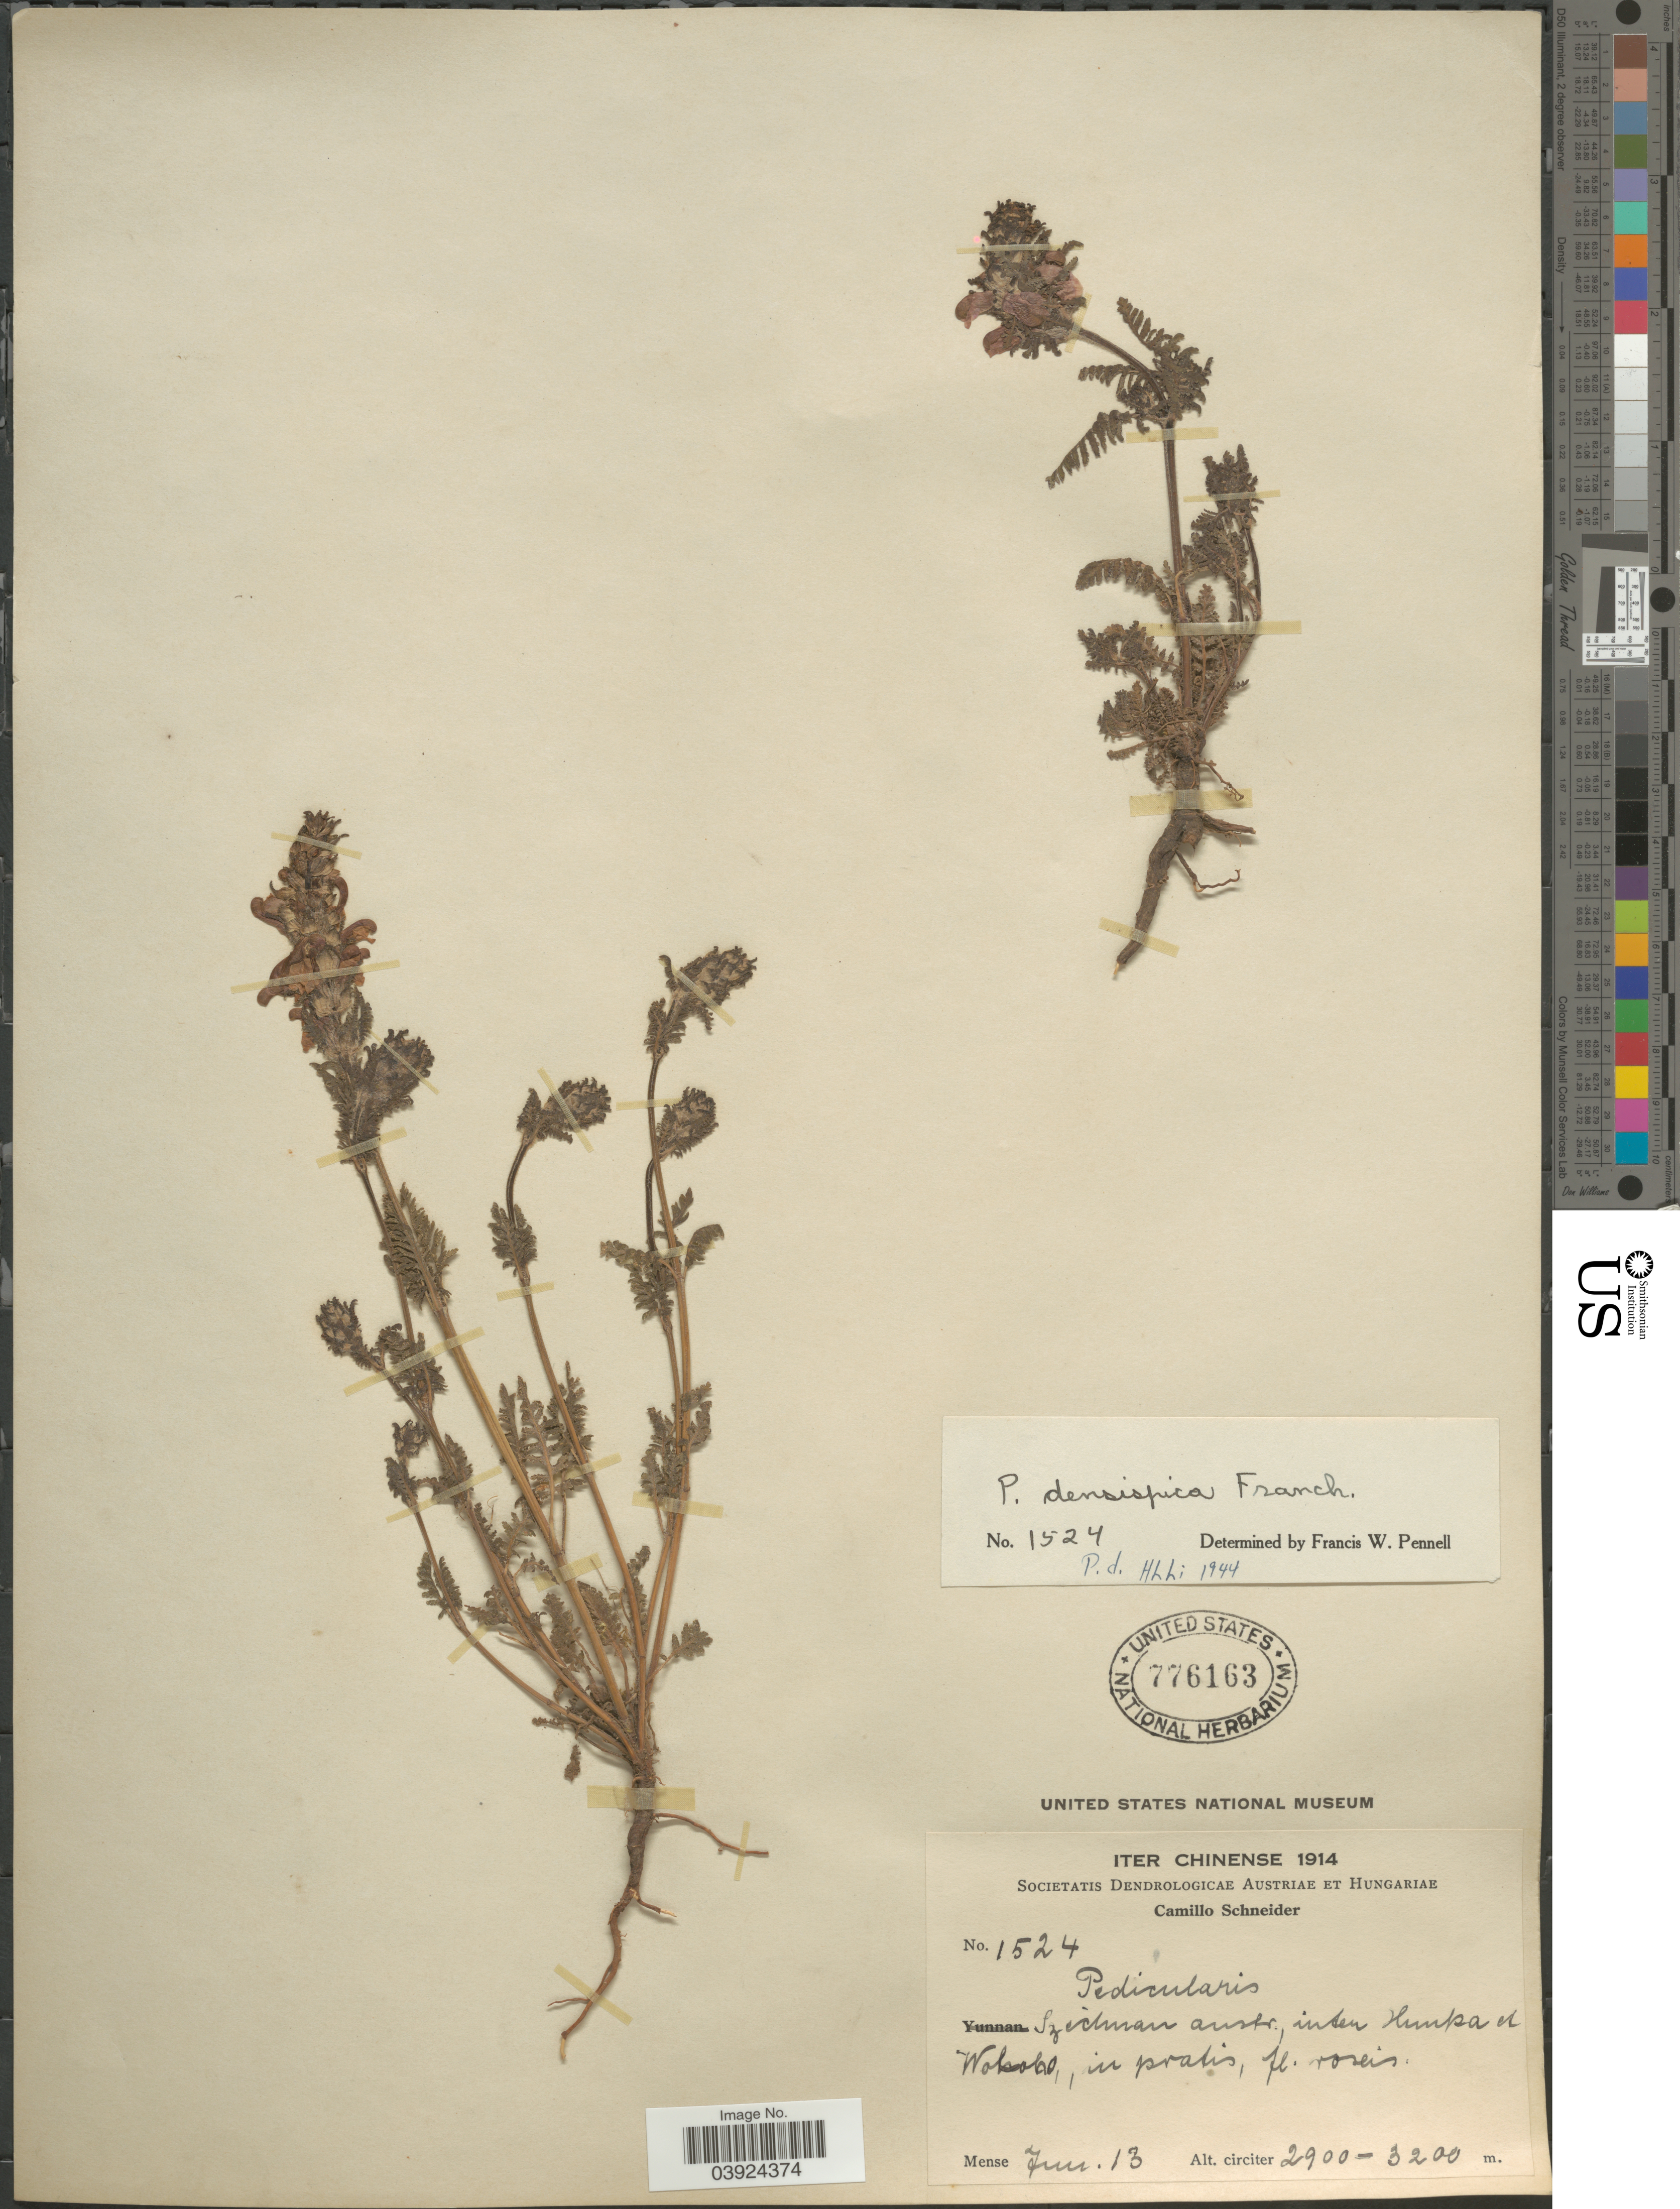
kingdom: Plantae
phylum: Tracheophyta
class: Magnoliopsida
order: Lamiales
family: Orobanchaceae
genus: Pedicularis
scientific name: Pedicularis densispica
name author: Franch. ex Maxim.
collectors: C. K. Schneider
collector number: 1524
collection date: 1914-06-13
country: China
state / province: Sichuan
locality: Szechuan austr., inter Kumpa et Wooho [interpreted], in pratis.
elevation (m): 2900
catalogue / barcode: US 776163